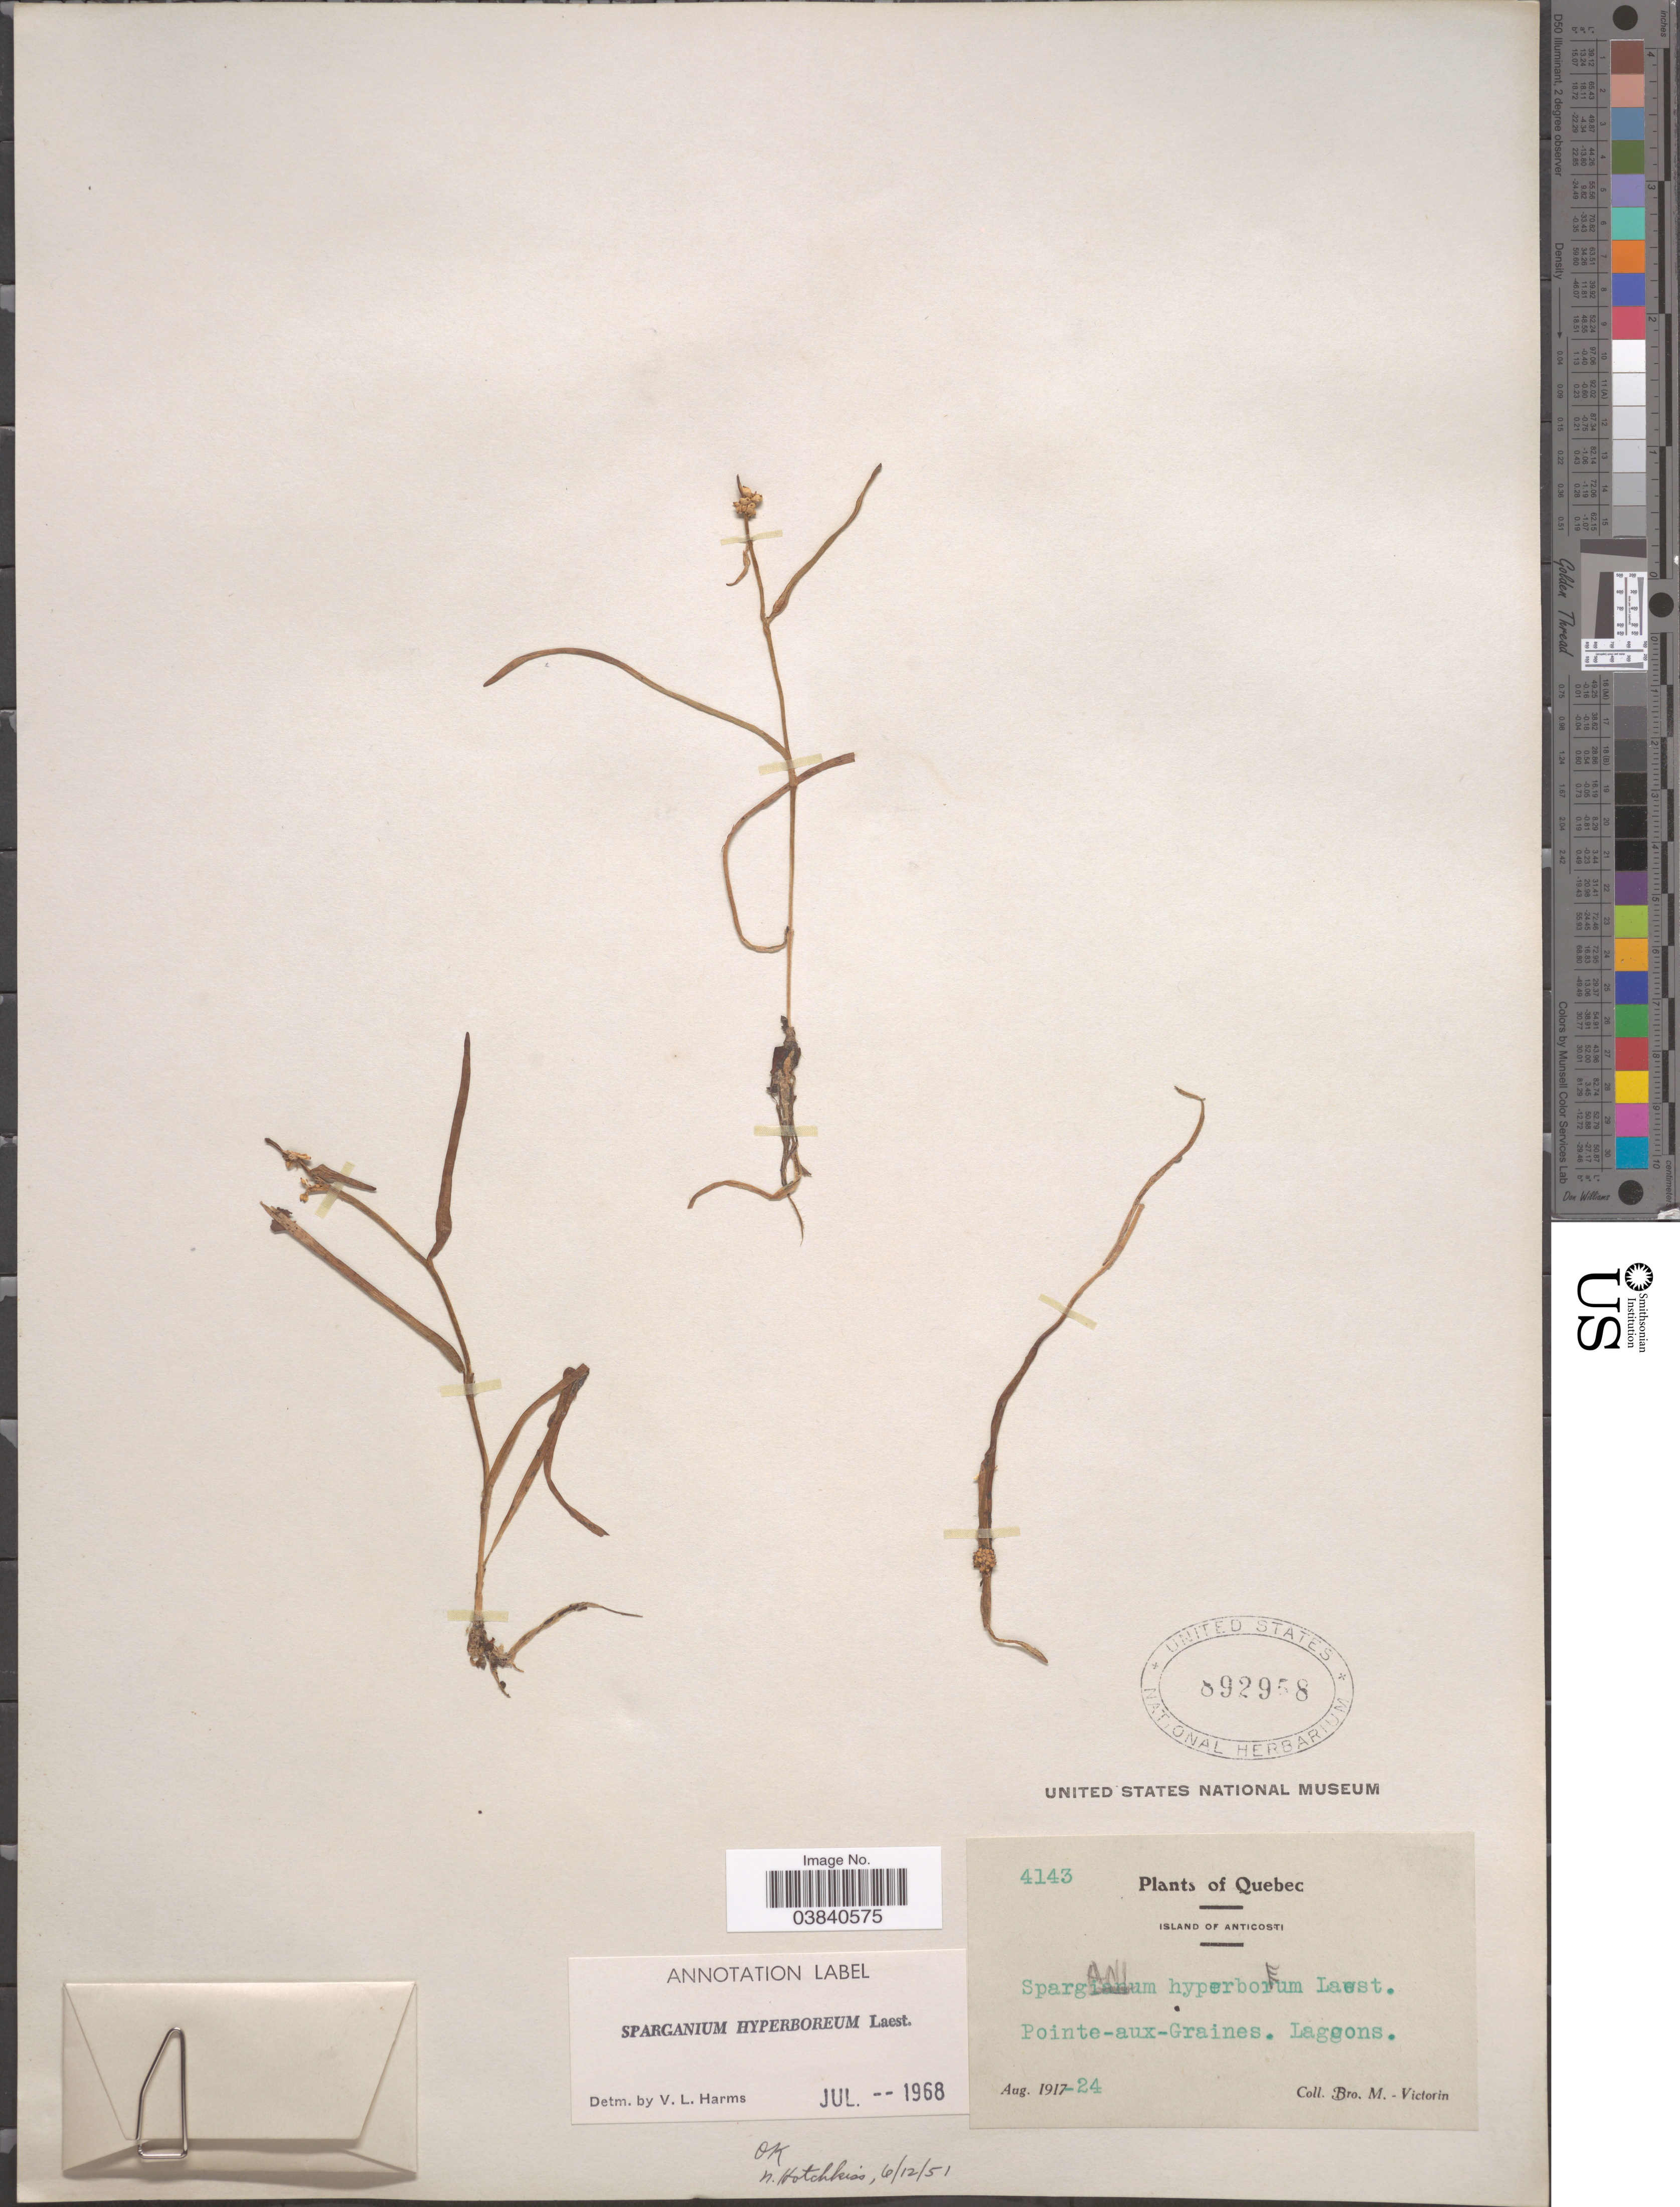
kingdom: Plantae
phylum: Tracheophyta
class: Liliopsida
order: Poales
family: Typhaceae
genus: Sparganium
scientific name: Sparganium hyperboreum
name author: Beurl. ex Laest.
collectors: Fr. Marie-Victorin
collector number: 4143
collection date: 1917-08-24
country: Canada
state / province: Quebec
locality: Island of Anticosti. Pointe-aux-Graines. Lagoons.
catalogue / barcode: US 892958